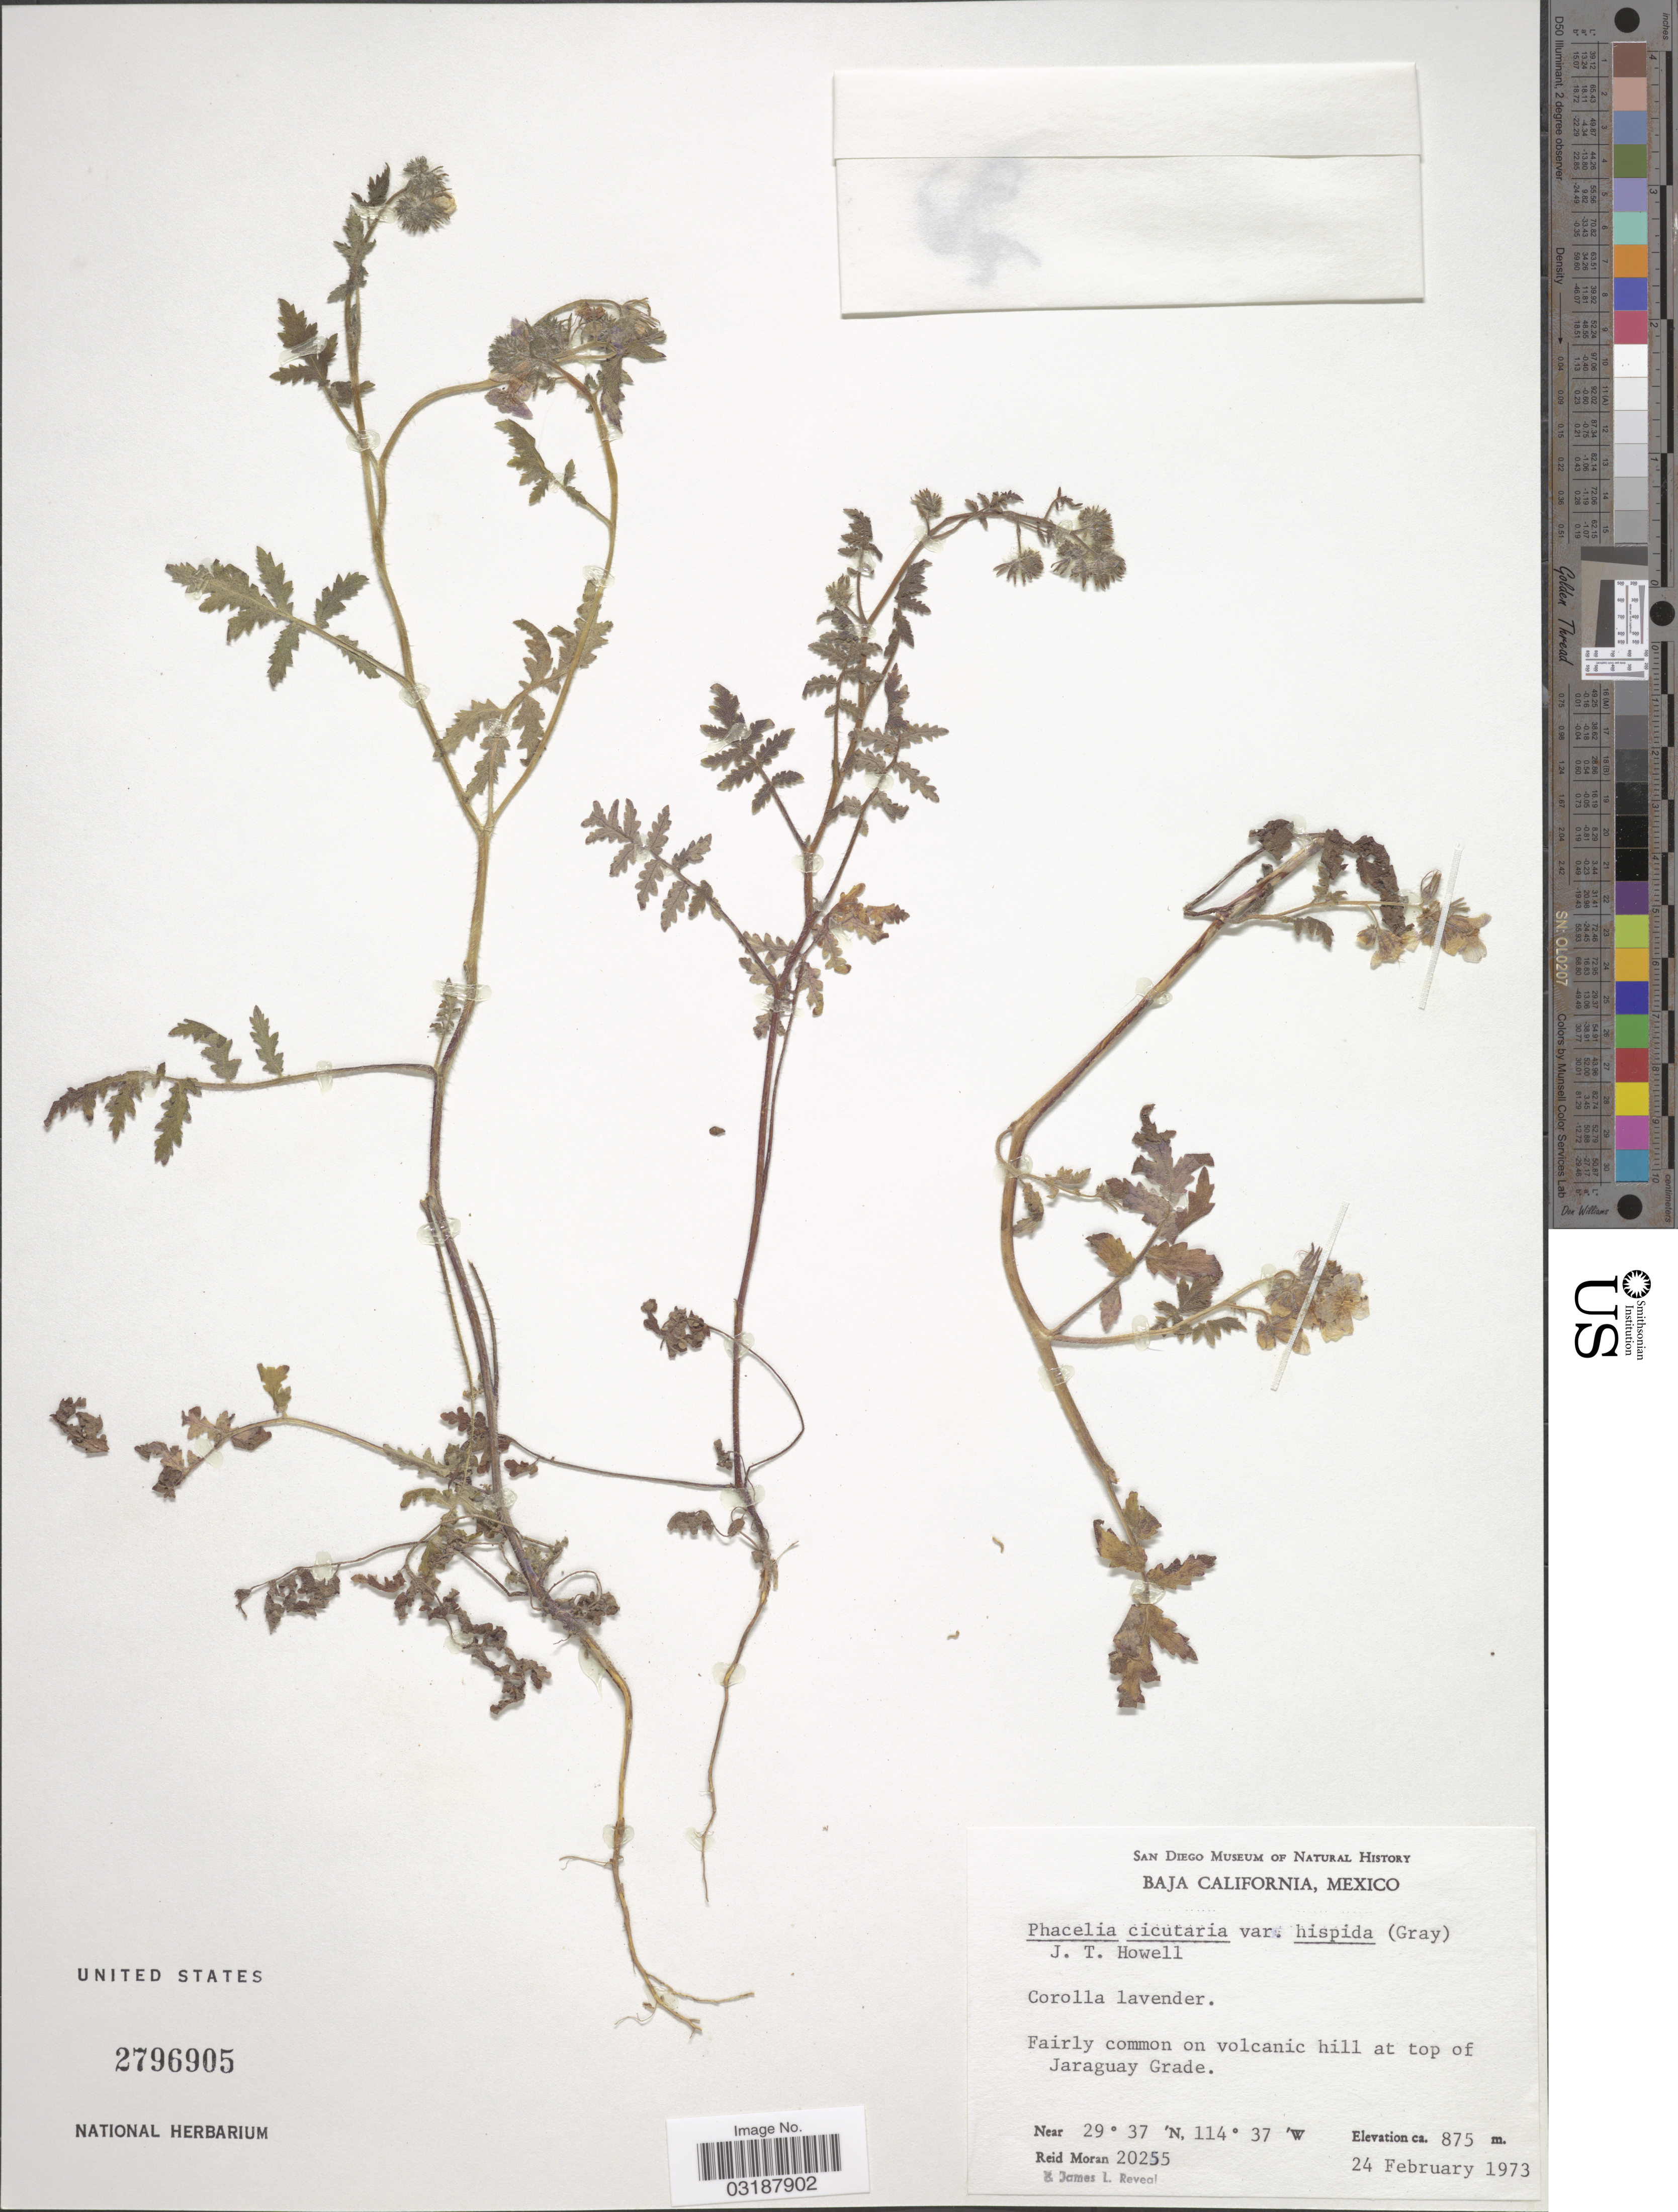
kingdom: Plantae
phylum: Tracheophyta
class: Magnoliopsida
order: Boraginales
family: Hydrophyllaceae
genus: Phacelia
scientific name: Phacelia cicutaria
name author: Greene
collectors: R. Moran & J. L. Reveal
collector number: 20255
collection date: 1973-02-24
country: Mexico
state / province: Baja California Norte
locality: Fairly common on volcanic hill at top of Jaraguay Grade.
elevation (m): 875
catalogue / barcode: US 2796905